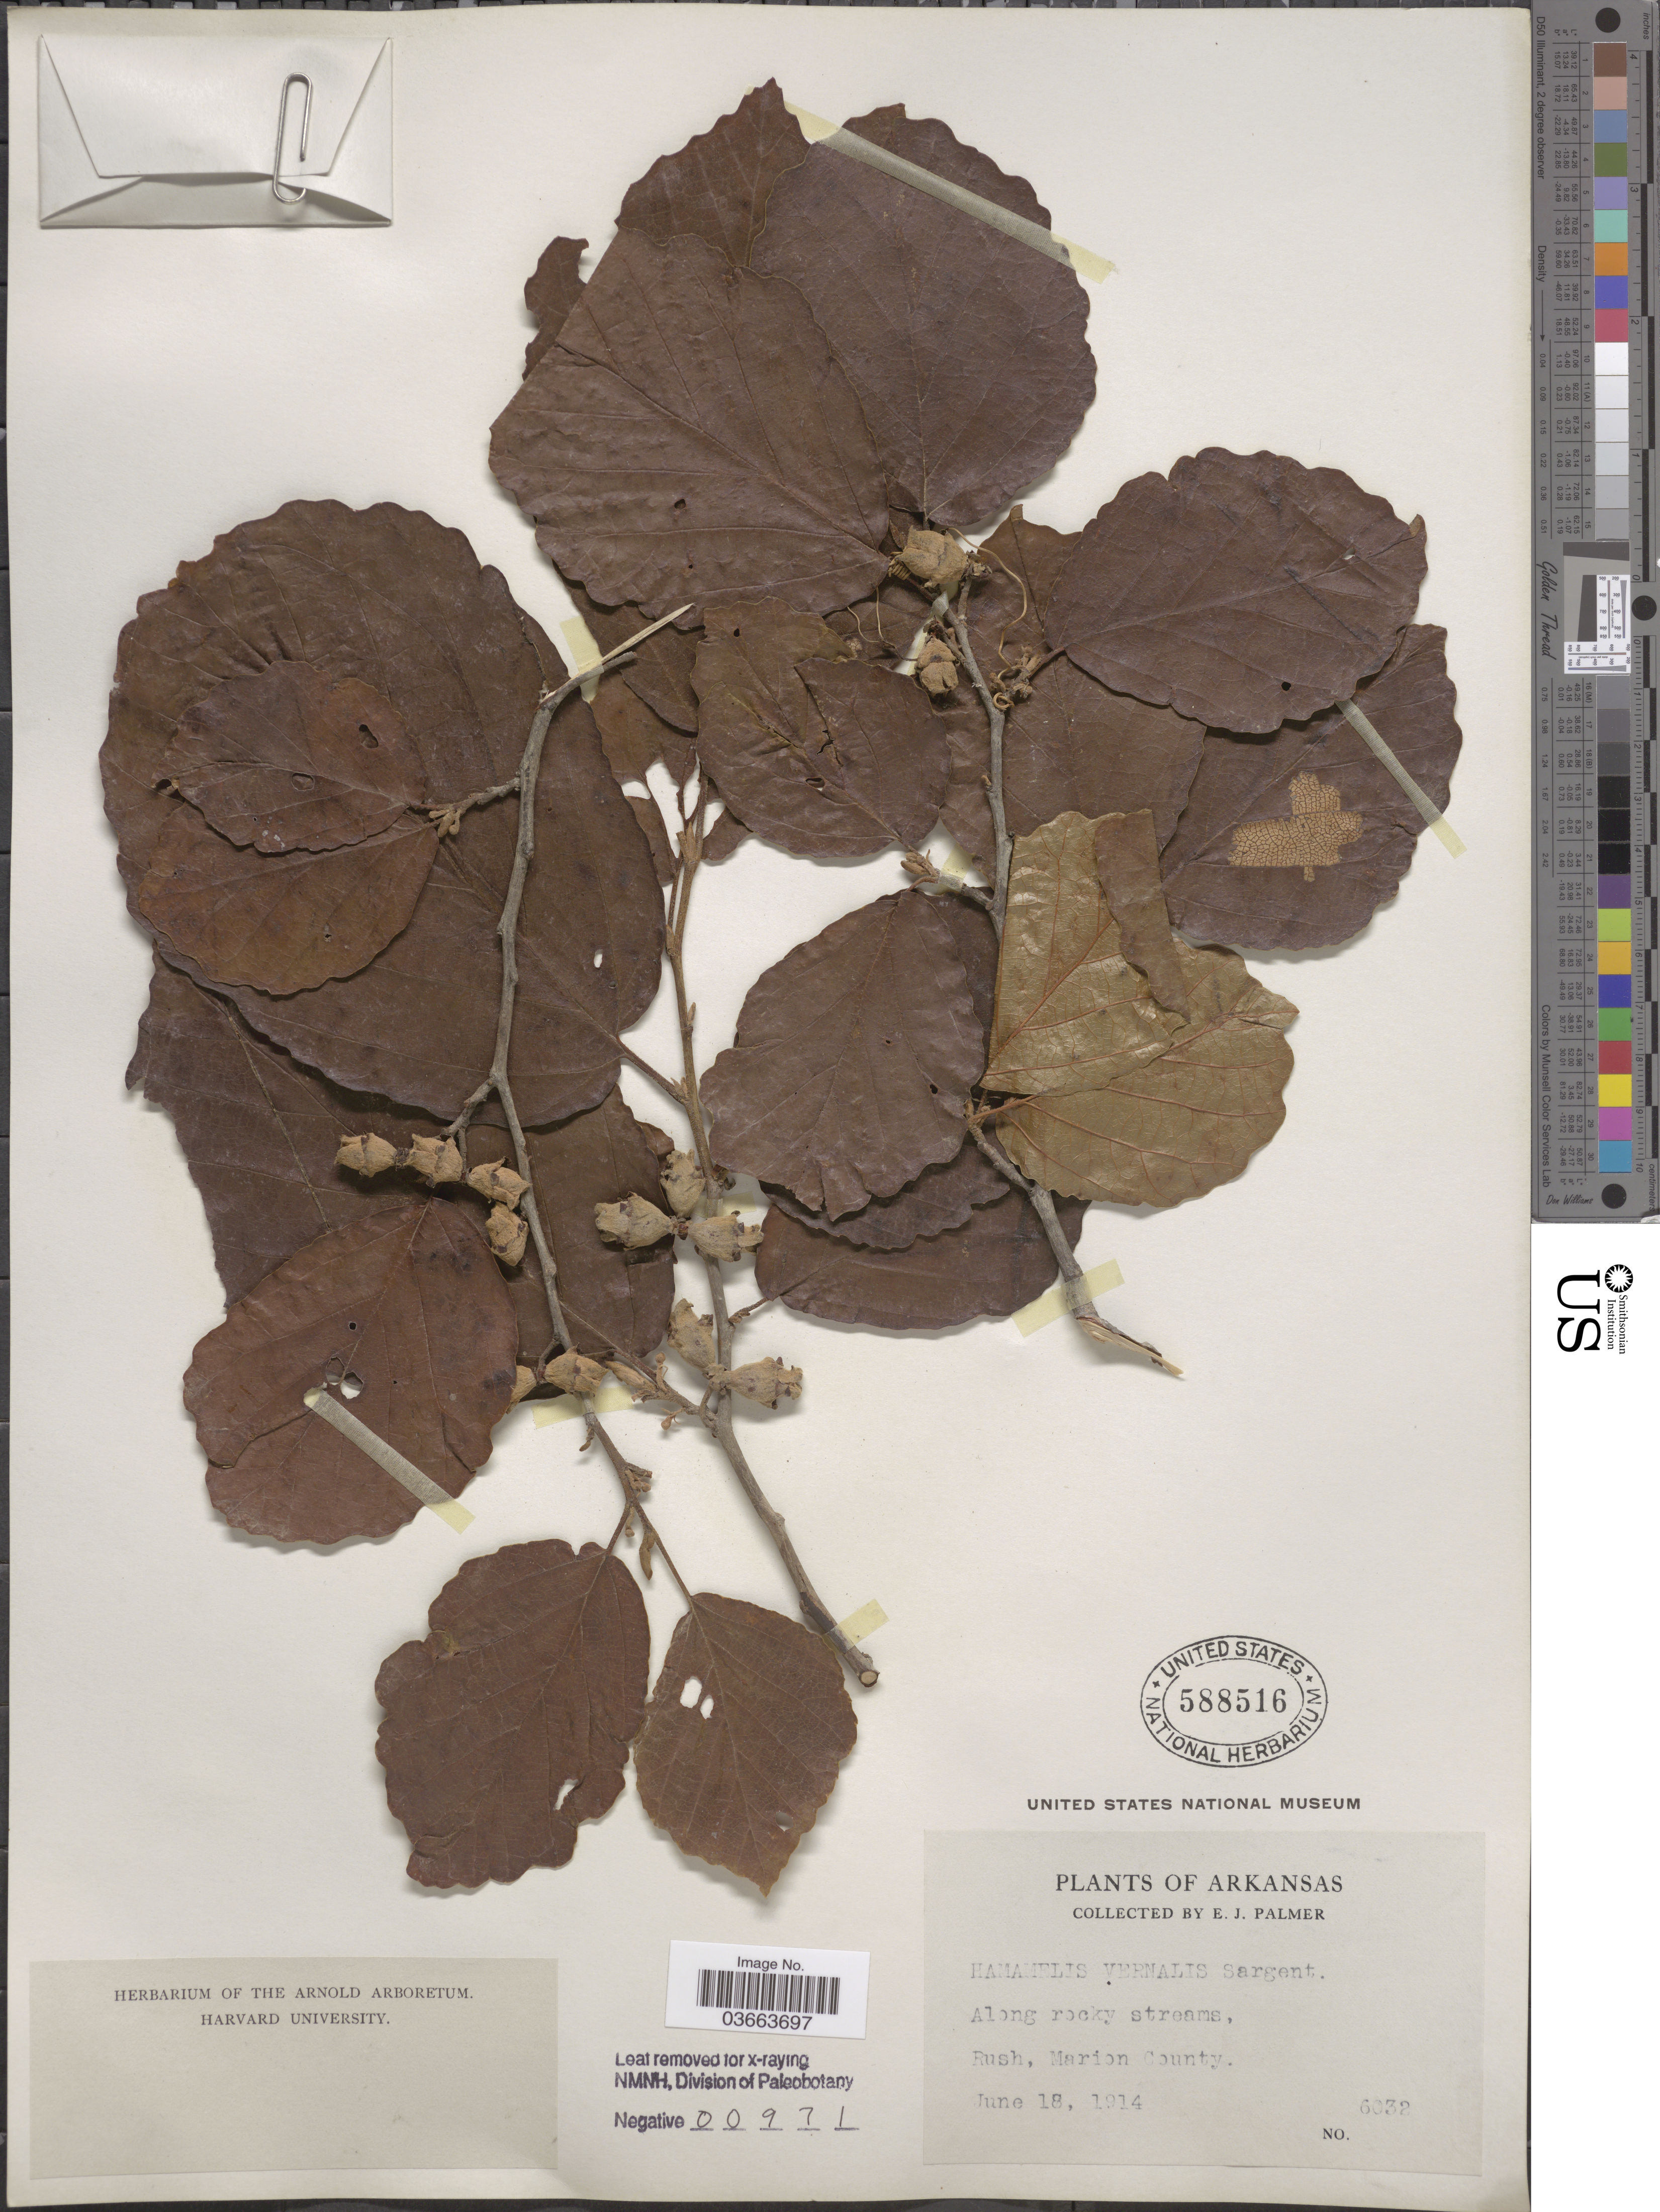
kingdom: Plantae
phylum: Tracheophyta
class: Magnoliopsida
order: Saxifragales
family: Hamamelidaceae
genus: Hamamelis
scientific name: Hamamelis vernalis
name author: Sarg.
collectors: E. J. Palmer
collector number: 6032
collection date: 1914-06-18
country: United States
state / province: Arkansas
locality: Rush, Marion County.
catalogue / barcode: US 588516